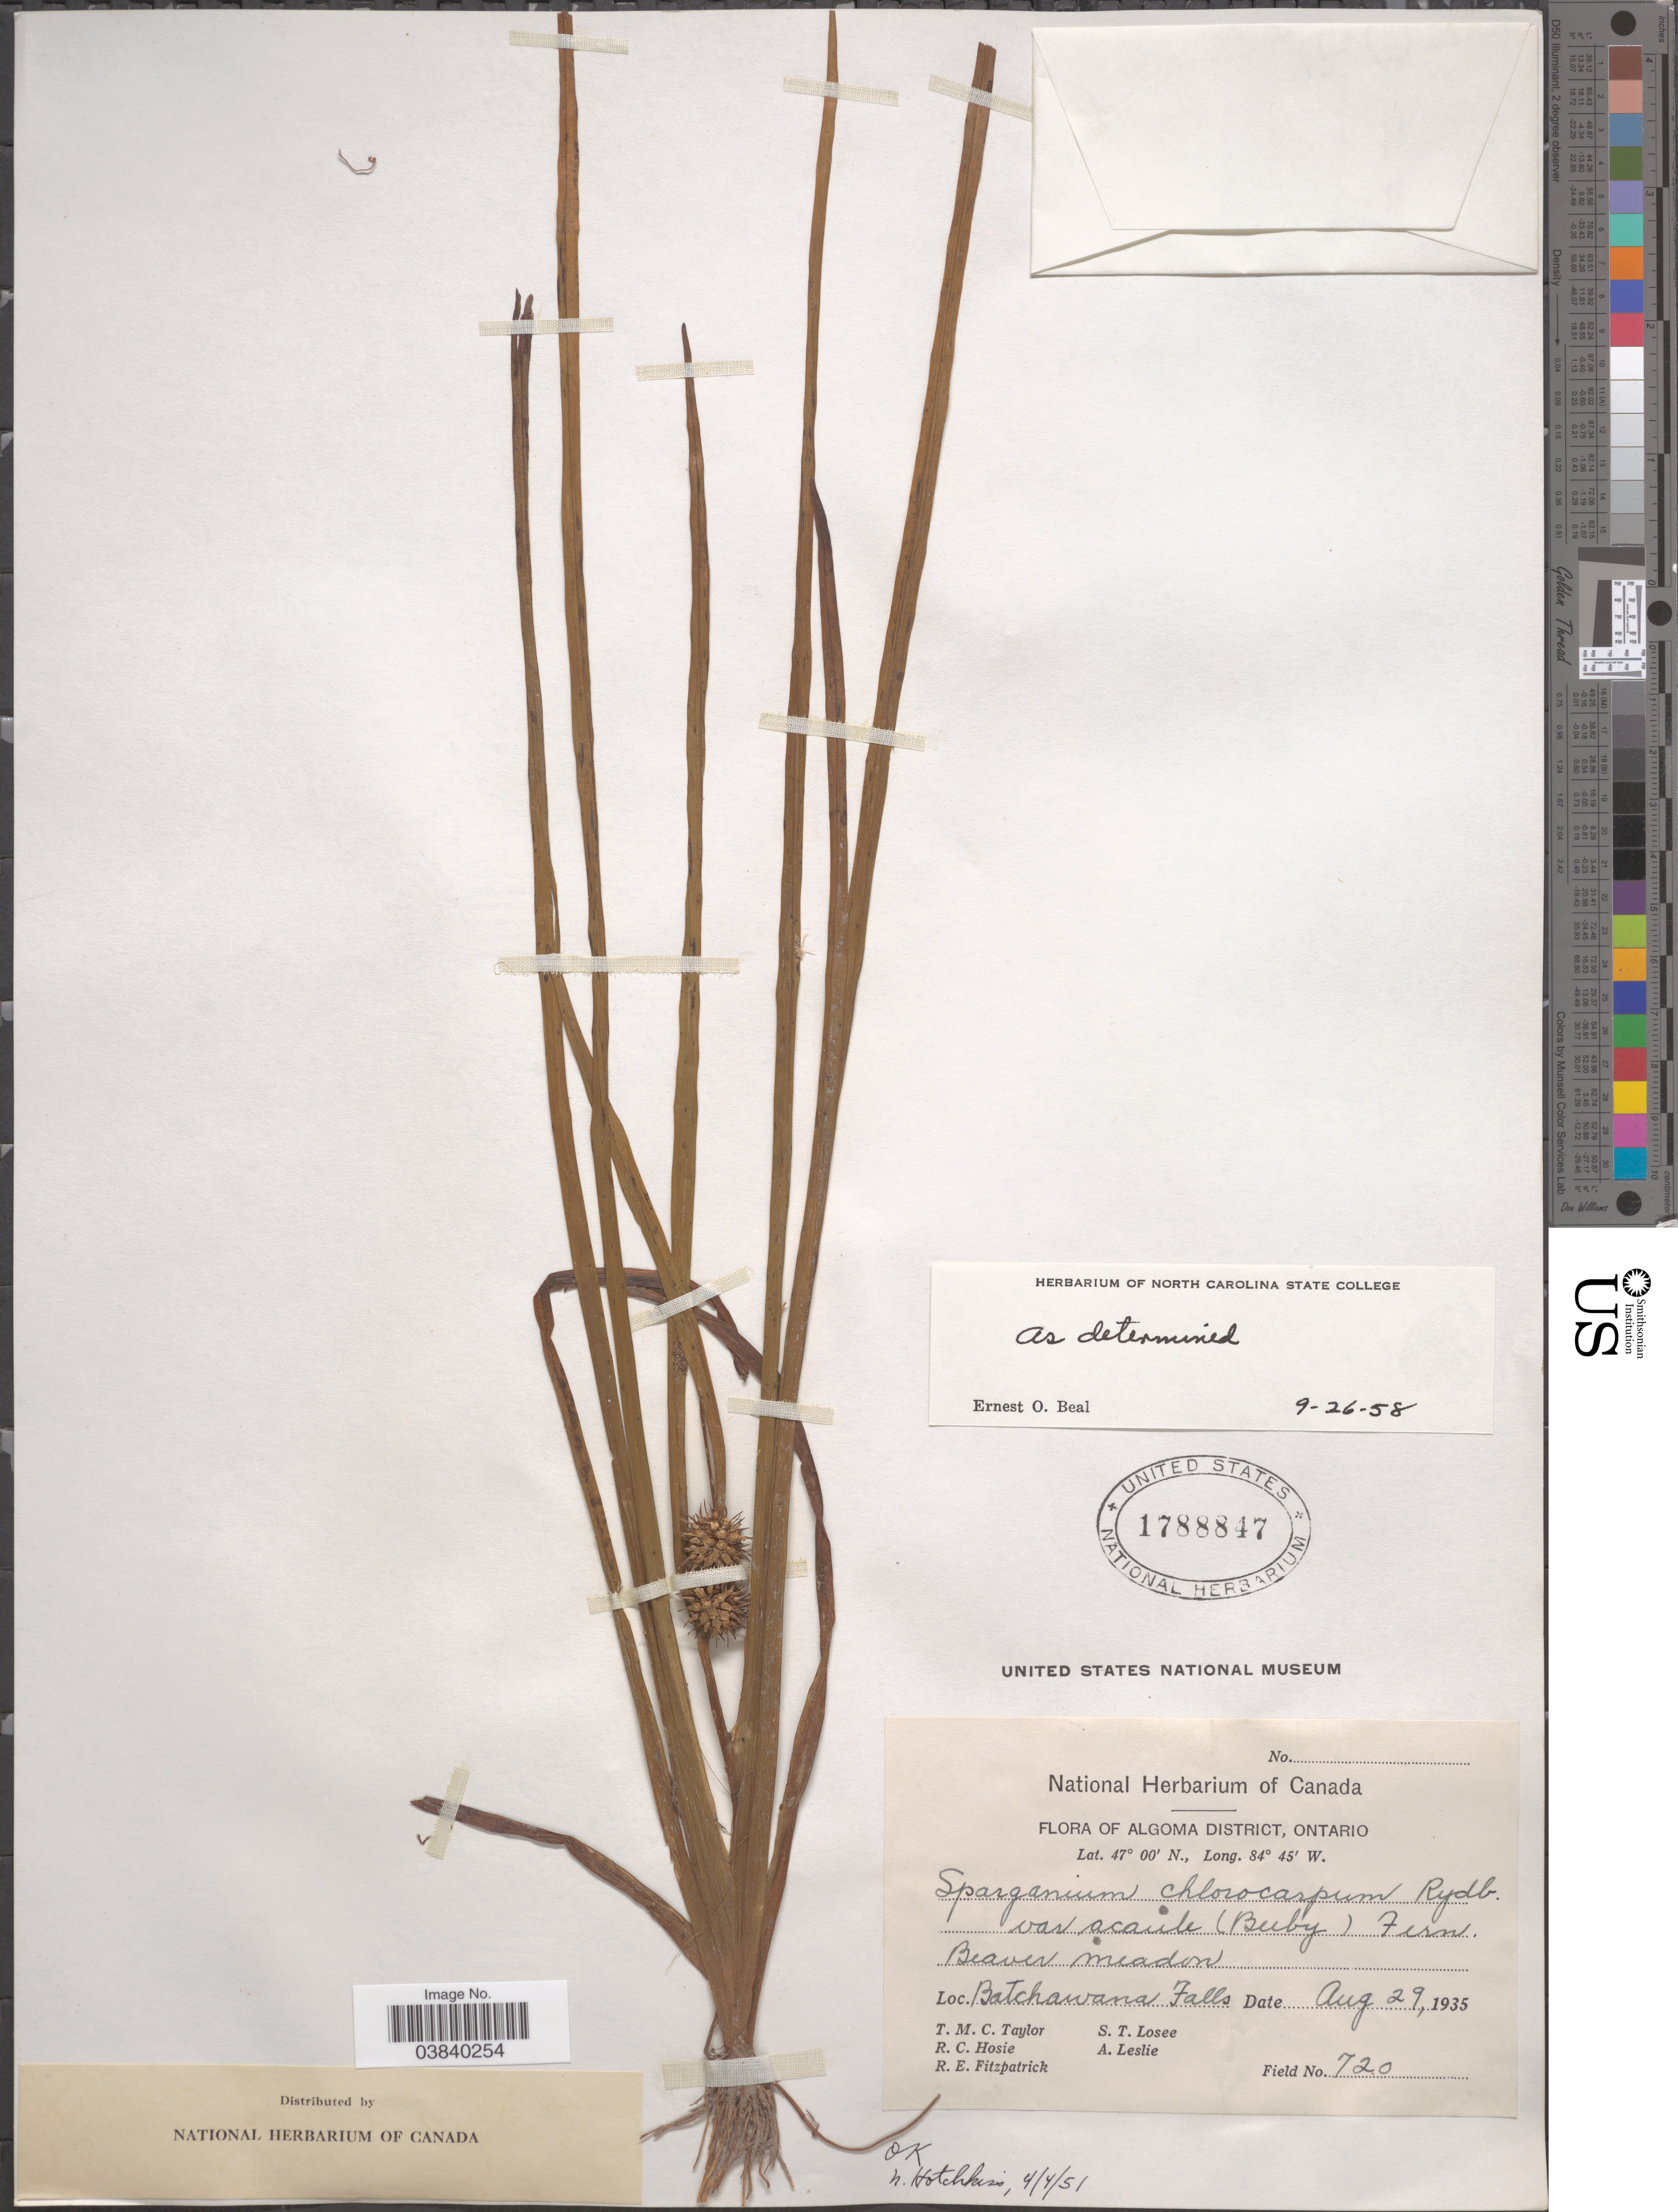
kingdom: Plantae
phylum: Tracheophyta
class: Liliopsida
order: Poales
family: Typhaceae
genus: Sparganium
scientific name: Sparganium chlorocarpum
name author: Rydb.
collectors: T. M. C. Taylor, R. Hosie, R. Fitzpatrick, S. Losee & A. Leslie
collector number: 720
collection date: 1935-08-29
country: Canada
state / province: Ontario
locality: Algoma District. Batchawana Falls.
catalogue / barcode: US 1788847